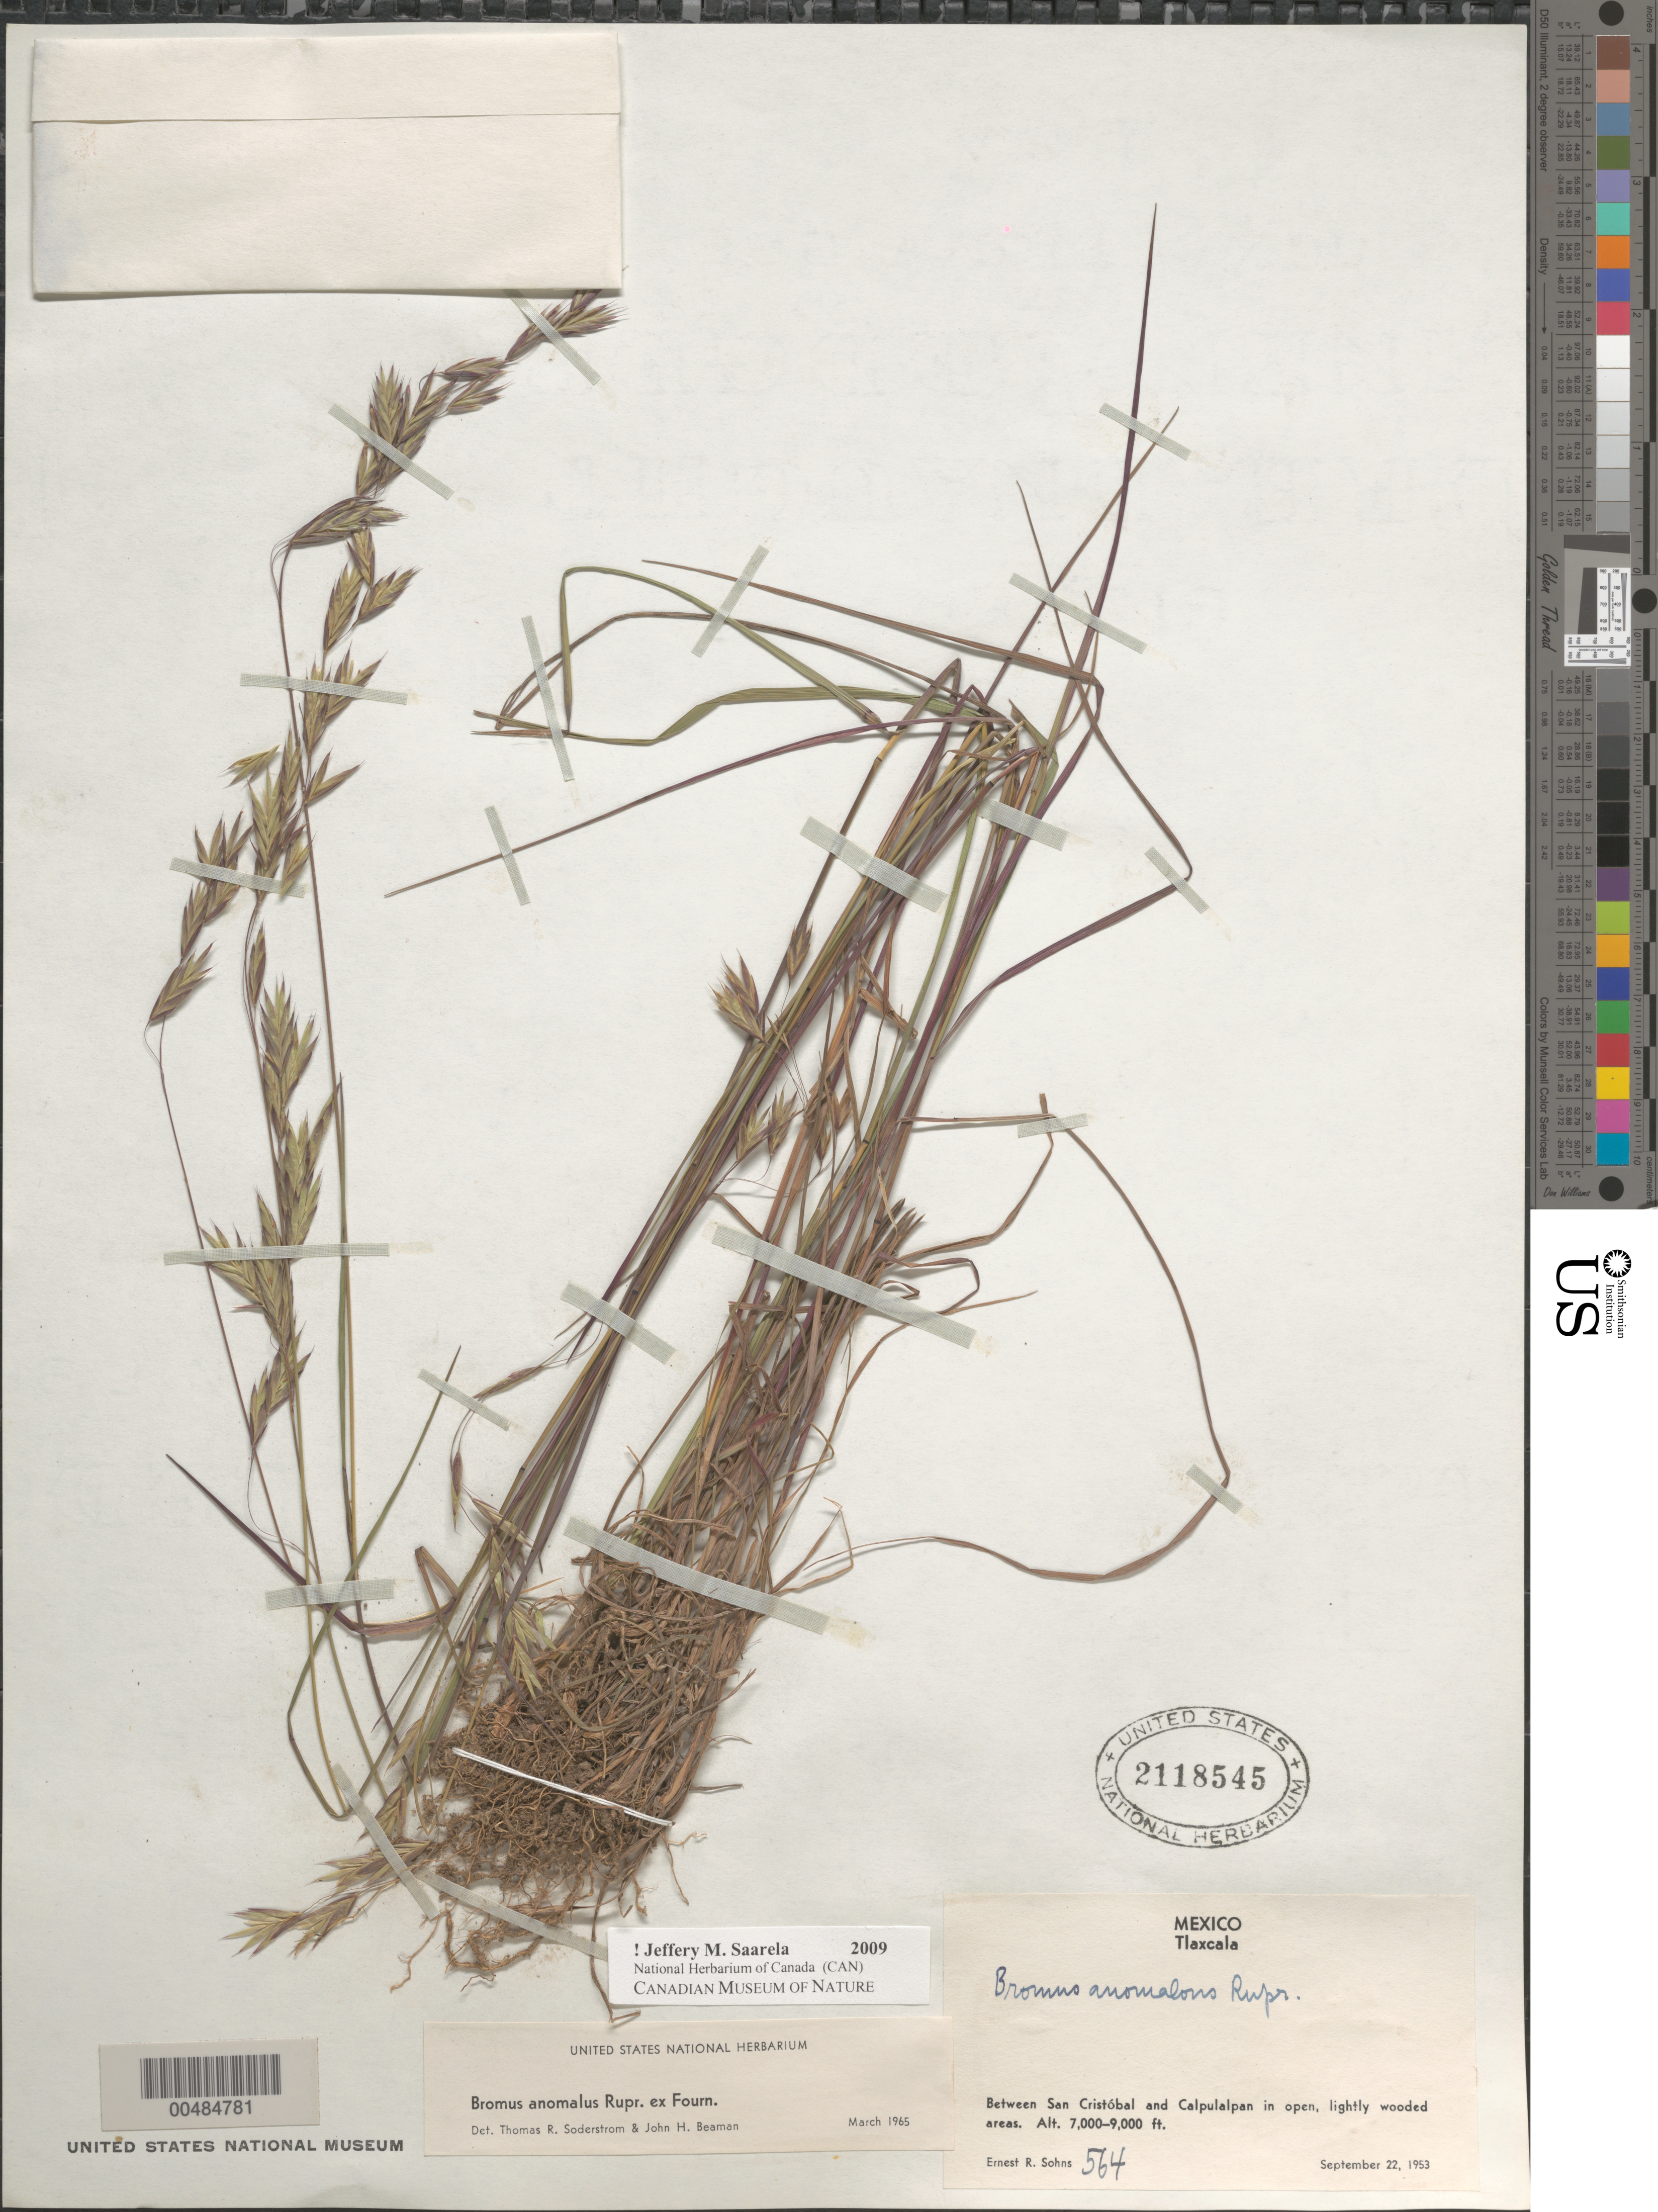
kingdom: Plantae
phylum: Tracheophyta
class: Liliopsida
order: Poales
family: Poaceae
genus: Bromus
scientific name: Bromus anomalus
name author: Rupr. ex E. Fourn.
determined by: Soderstrom, T. R.; Beaman, J. H.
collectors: E. R. Sohns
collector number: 564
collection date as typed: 22 Sep 1953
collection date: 1953-09-22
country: Mexico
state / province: Tlaxcala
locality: Between San Crist¢bal and Calpulalpan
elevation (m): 2134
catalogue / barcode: US 2118545